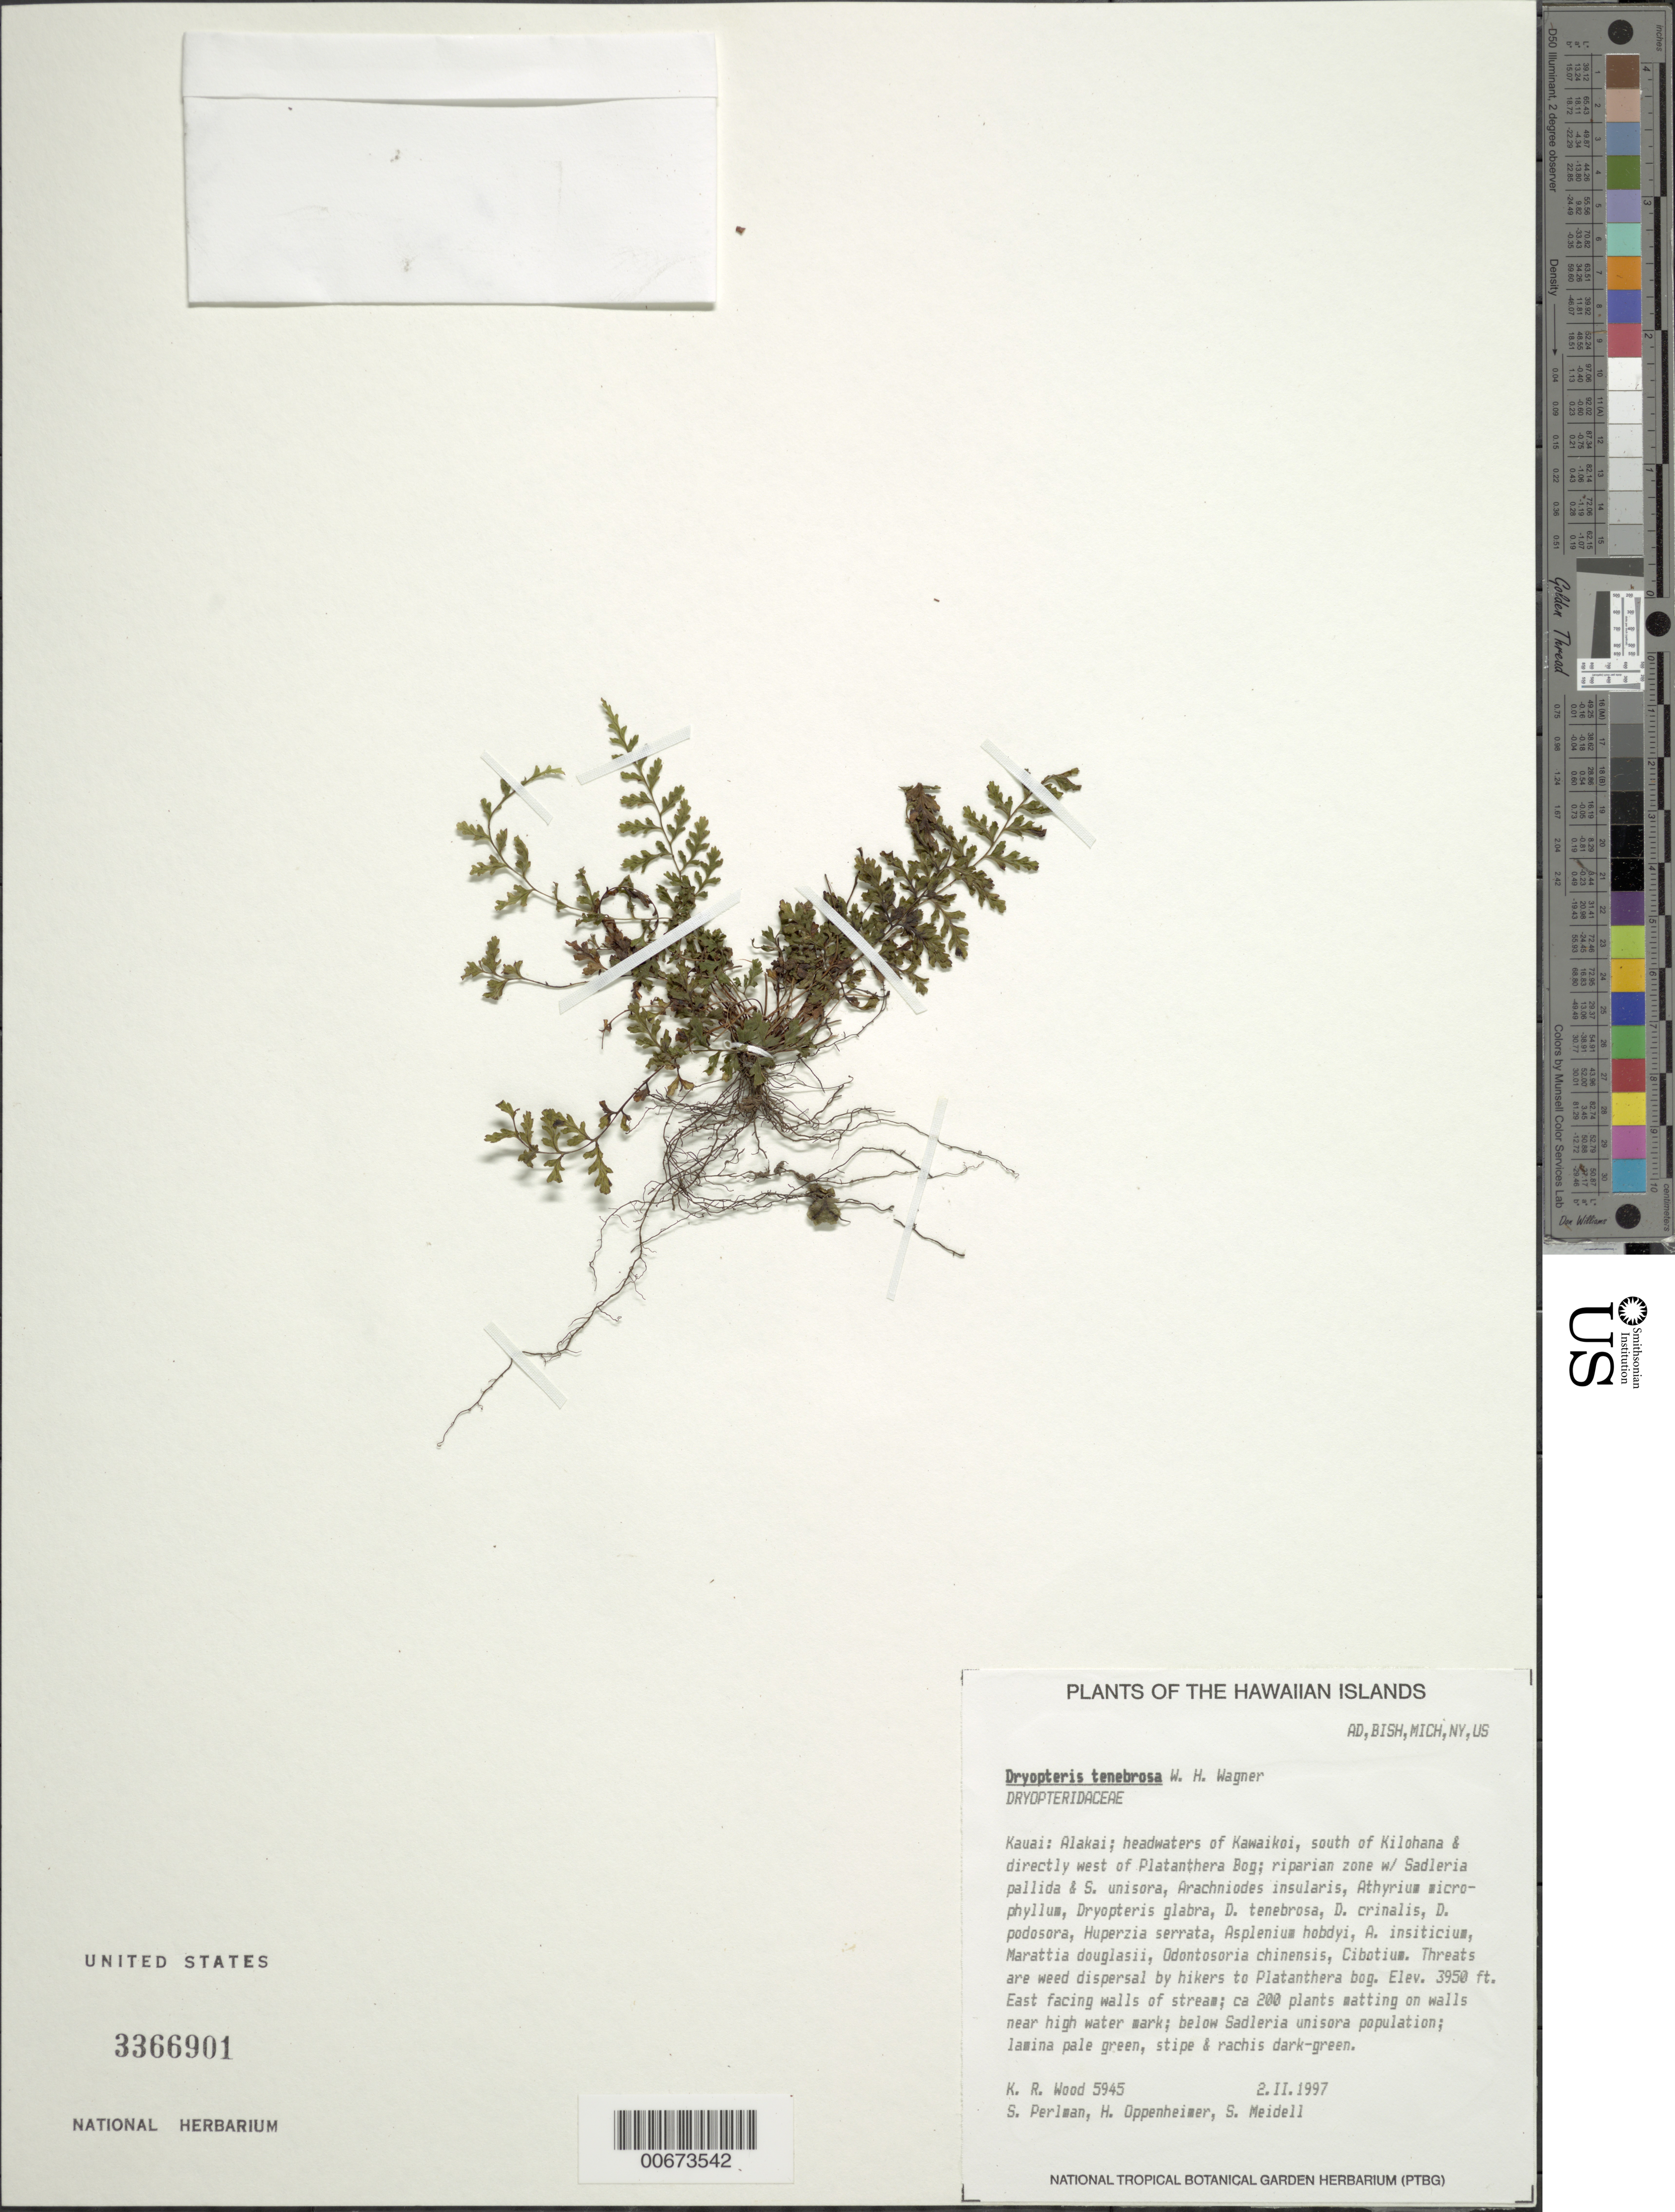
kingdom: Plantae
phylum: Tracheophyta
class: Polypodiopsida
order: Polypodiales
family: Dryopteridaceae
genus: Dryopteris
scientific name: Dryopteris tenebrosa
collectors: K. R. Wood, S. P. Perlman, H. Oppenheimer & S. Meidell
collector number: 5945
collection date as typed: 2 Feb 1997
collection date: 1997-02-02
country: United States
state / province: Hawaii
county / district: Kauai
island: Kaua'i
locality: Alakai; headwaters of Kawaikoi, south of Kilohana and directly west of Platanthera Bog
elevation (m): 1204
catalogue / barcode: US 3366901